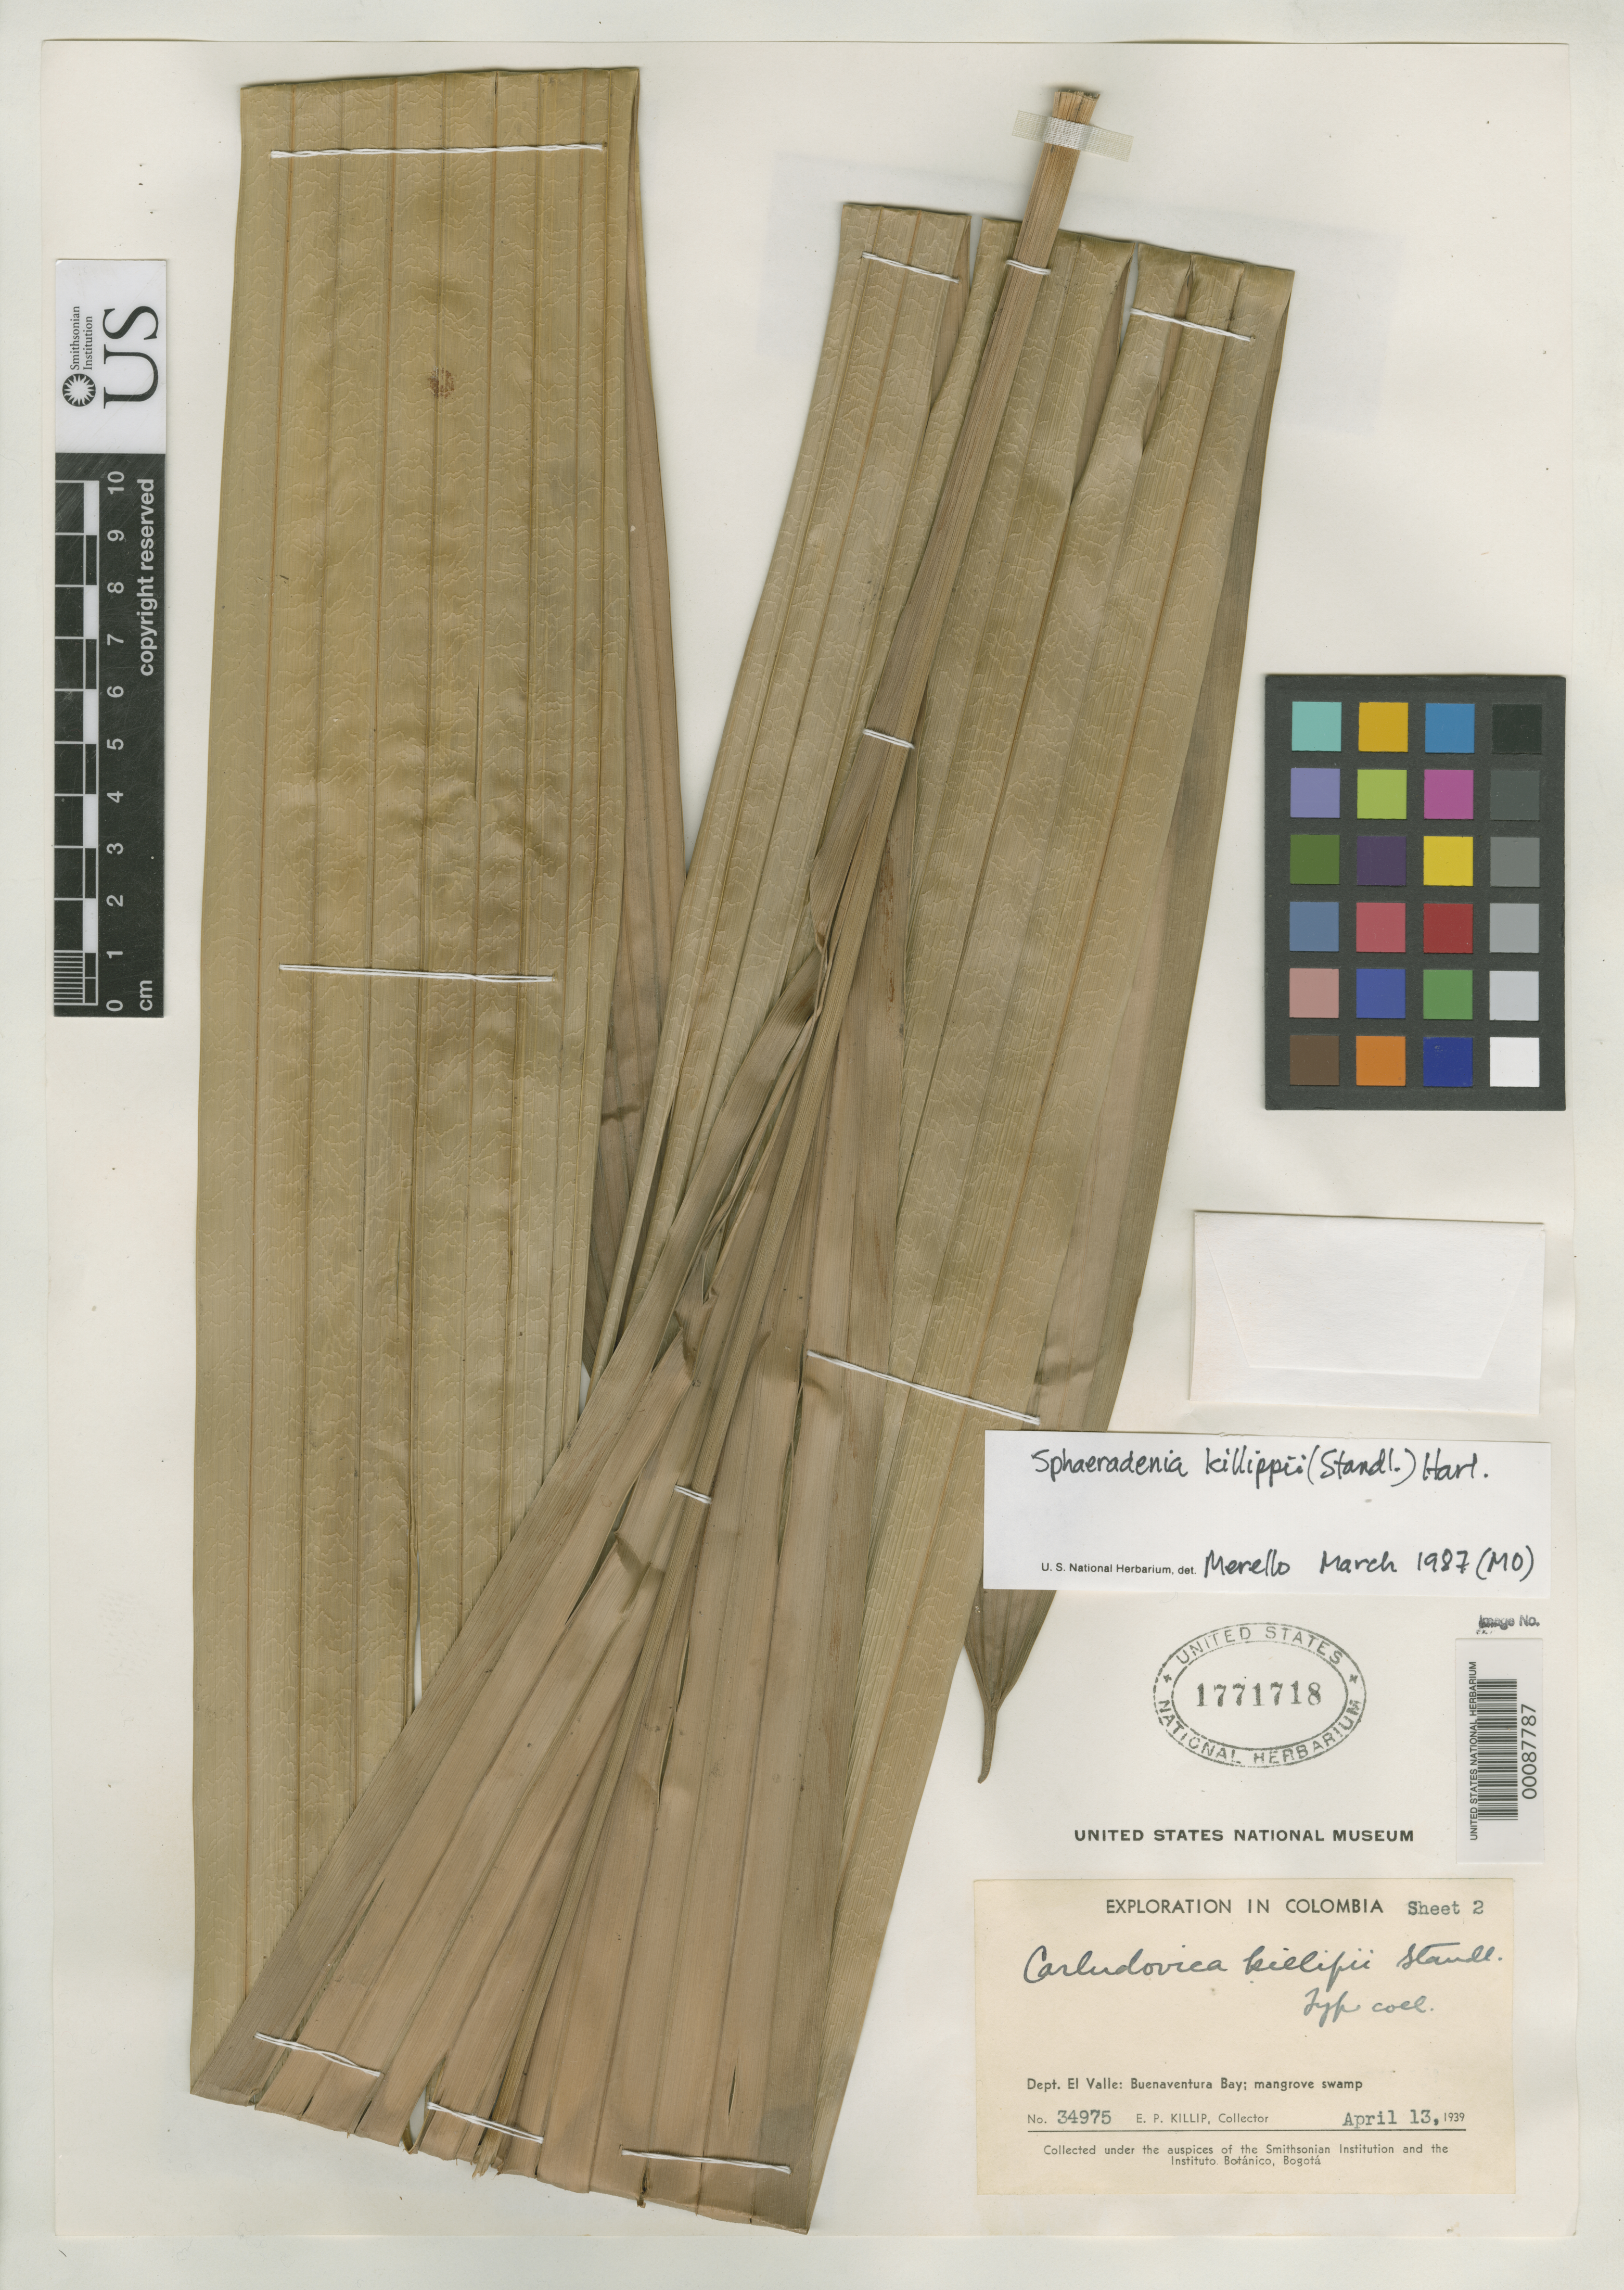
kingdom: Plantae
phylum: Tracheophyta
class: Liliopsida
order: Pandanales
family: Cyclanthaceae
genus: Carludovica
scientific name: Carludovica killipii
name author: Standl.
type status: Isotype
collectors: E. P. Killip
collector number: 34975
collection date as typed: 13 Apr 1939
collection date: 1939-04-13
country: Colombia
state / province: Valle del Cauca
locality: Buena Ventura Bay, mangrove swamp.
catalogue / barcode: US 1771718